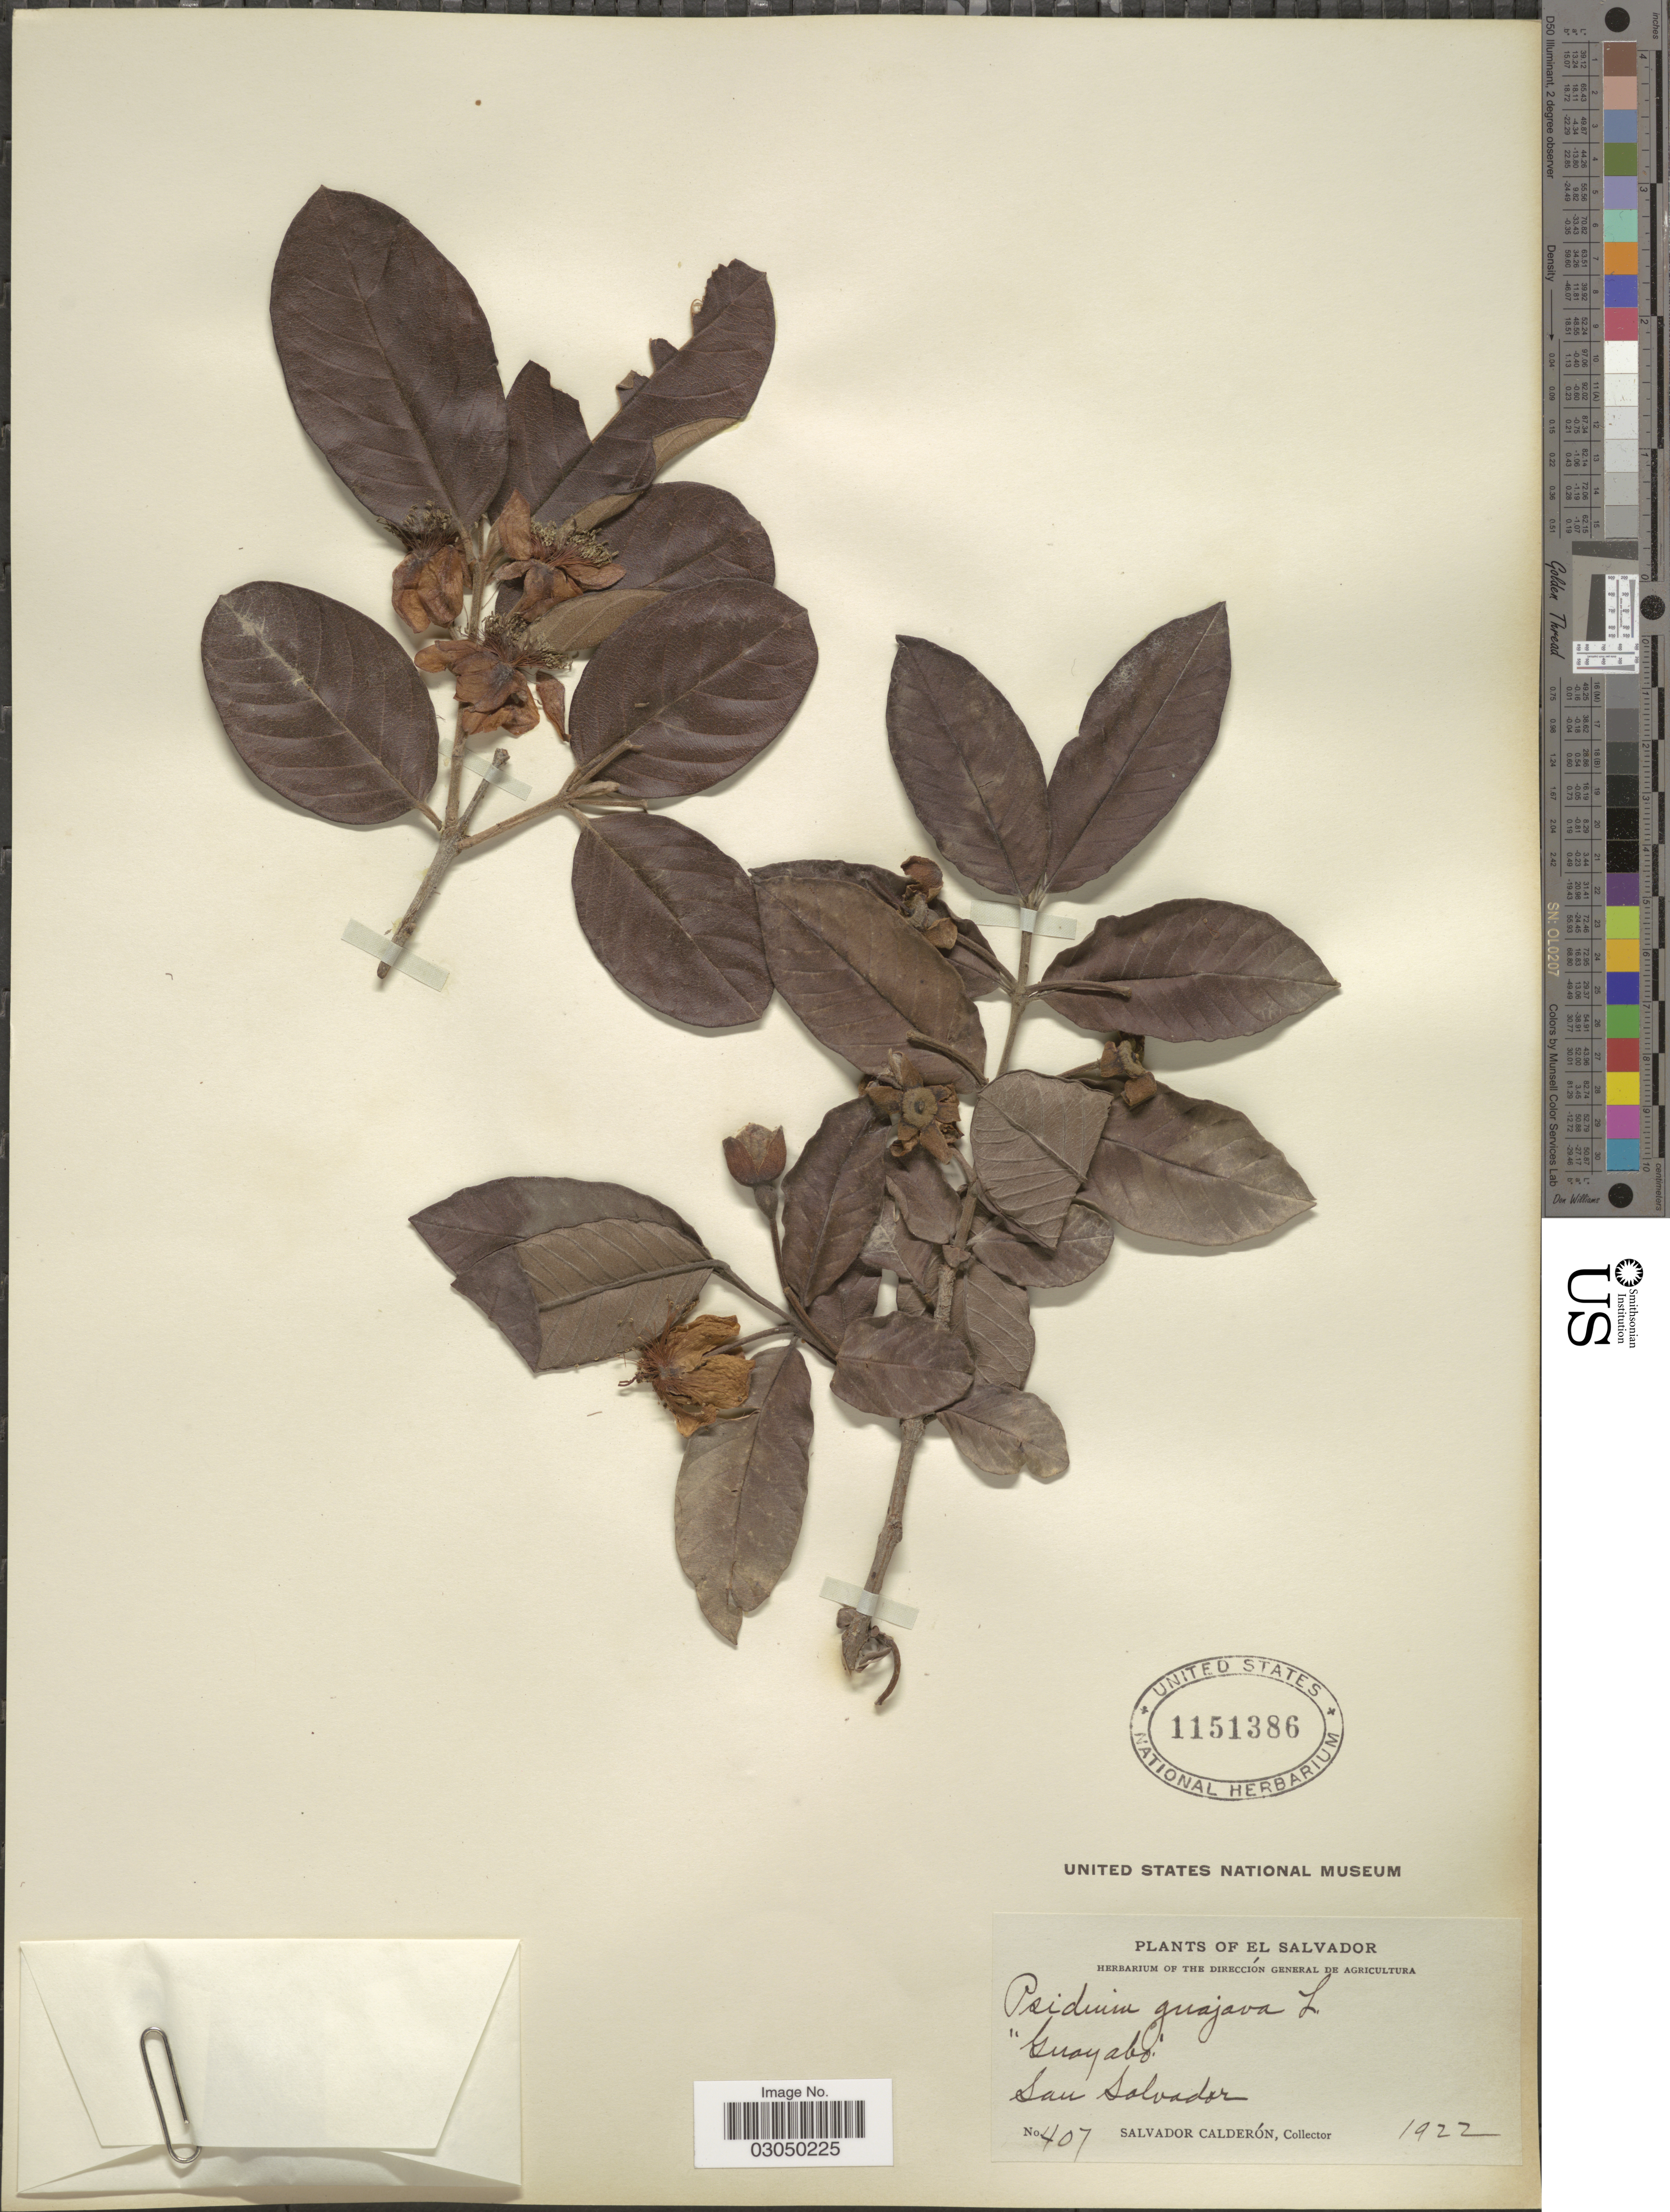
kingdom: Plantae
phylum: Tracheophyta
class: Magnoliopsida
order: Myrtales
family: Myrtaceae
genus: Psidium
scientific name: Psidium guajava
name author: L.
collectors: S. Calderón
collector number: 407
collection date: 1922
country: El Salvador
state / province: San Salvador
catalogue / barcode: US 1151386